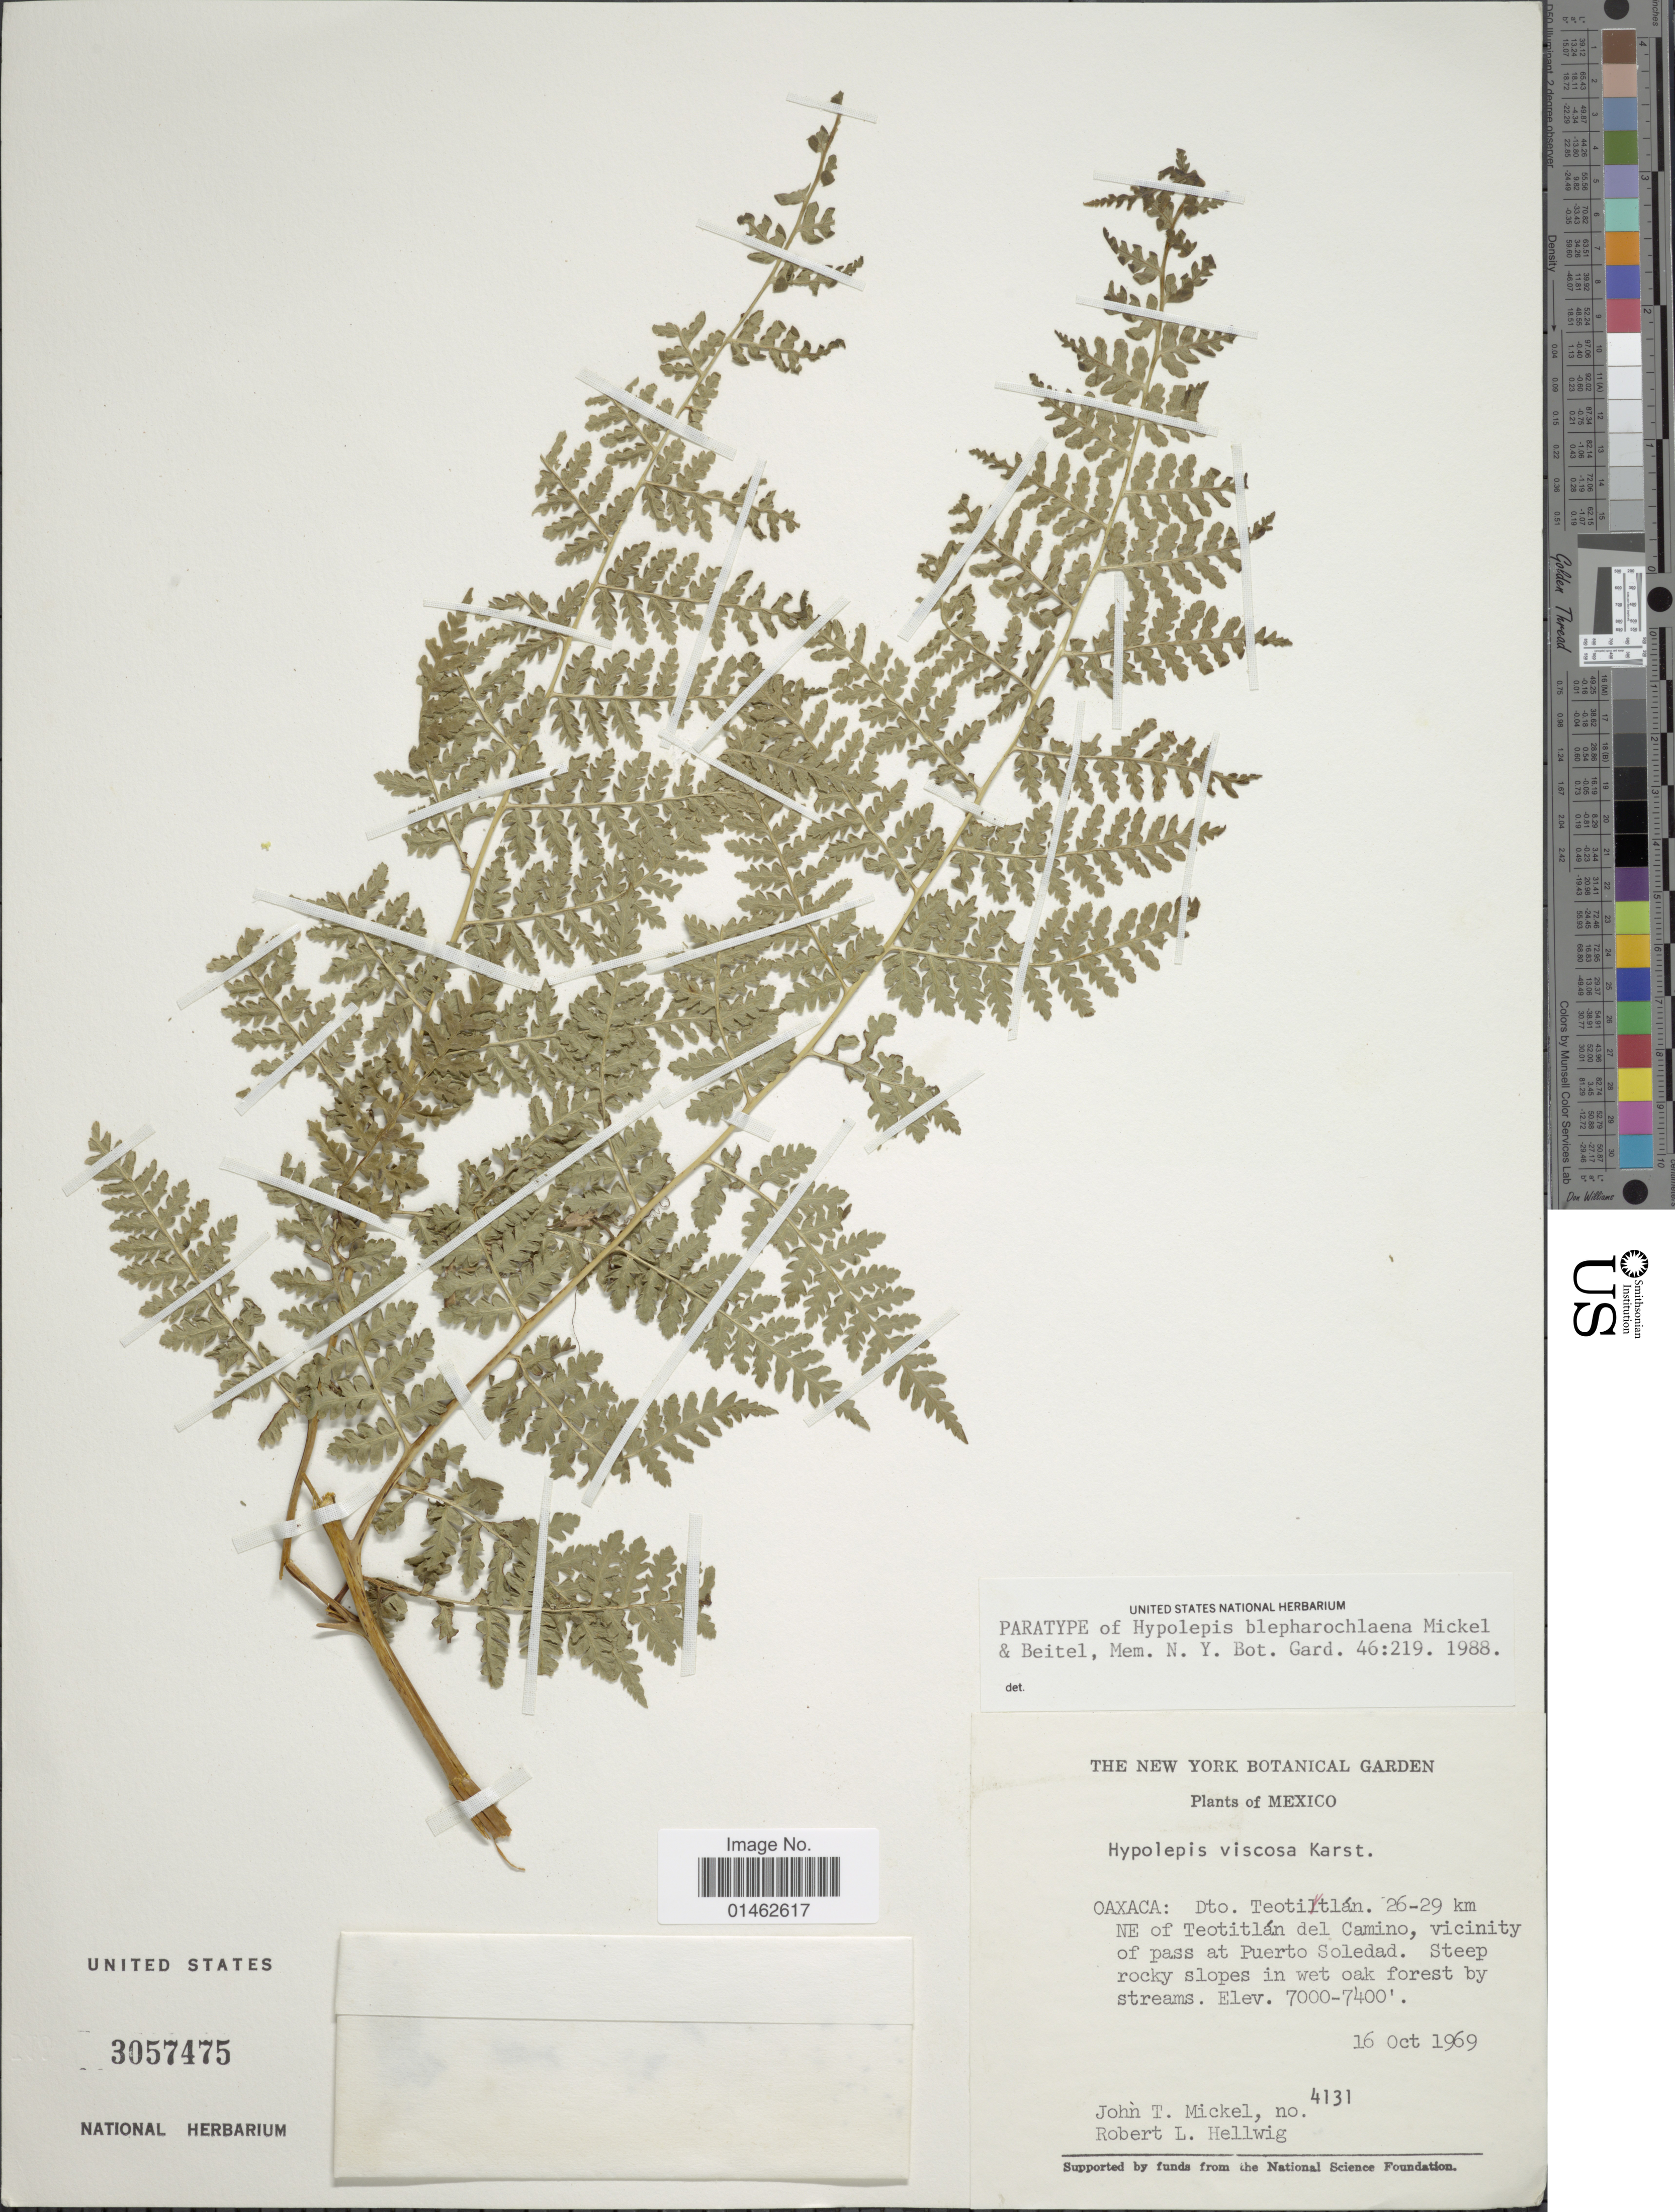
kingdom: Plantae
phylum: Tracheophyta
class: Polypodiopsida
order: Polypodiales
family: Dennstaedtiaceae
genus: Hypolepis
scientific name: Hypolepis blepharochlaena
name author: Mickel & Beitel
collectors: J. T. Mickel & R. Hellwig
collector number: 4131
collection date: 1969-10-16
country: Mexico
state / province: Oaxaca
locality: Dto Teotitlán 26-29 km NE of Teotitlán del Camino, vicinity of pass at Puerto Soledad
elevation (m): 2134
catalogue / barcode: US 3057475